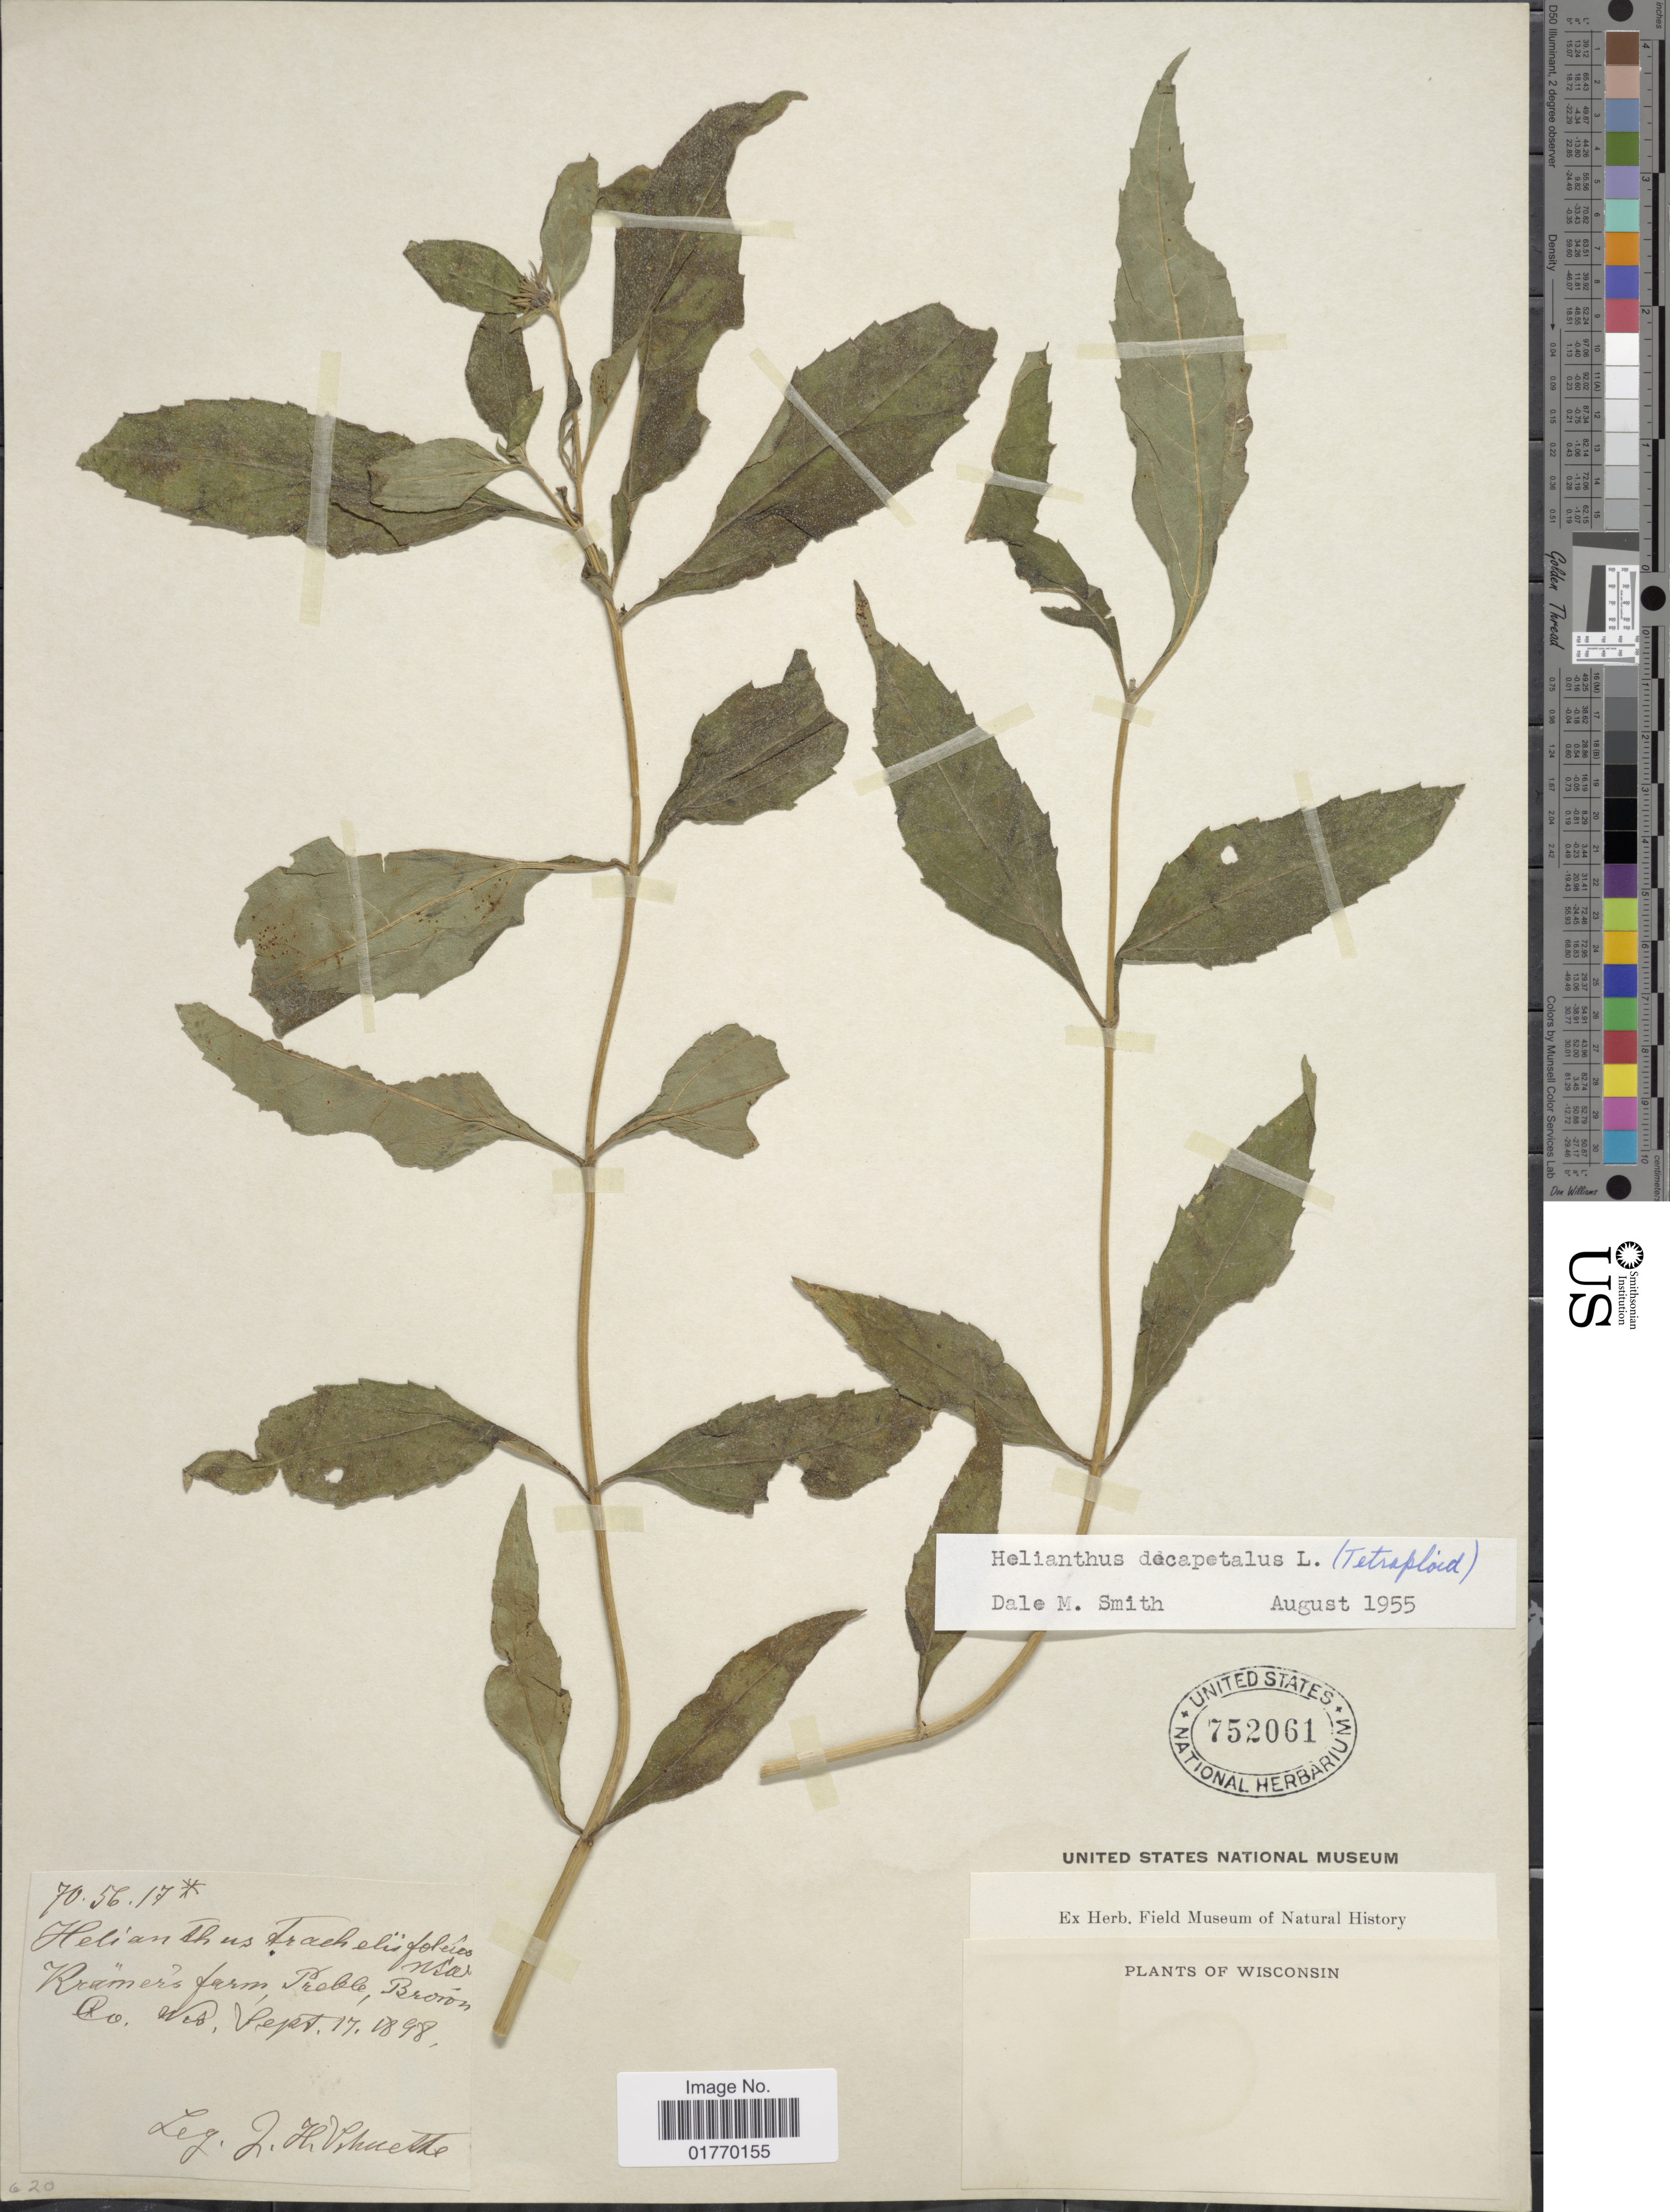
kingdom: Plantae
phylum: Tracheophyta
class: Magnoliopsida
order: Asterales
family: Asteraceae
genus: Helianthus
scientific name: Helianthus decapetalus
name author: L.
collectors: J. H. Schuette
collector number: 70.56.17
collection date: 1898-09-17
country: United States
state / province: Wisconsin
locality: Kramer's Farm, Pueblo Brown Co.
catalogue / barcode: US 752061